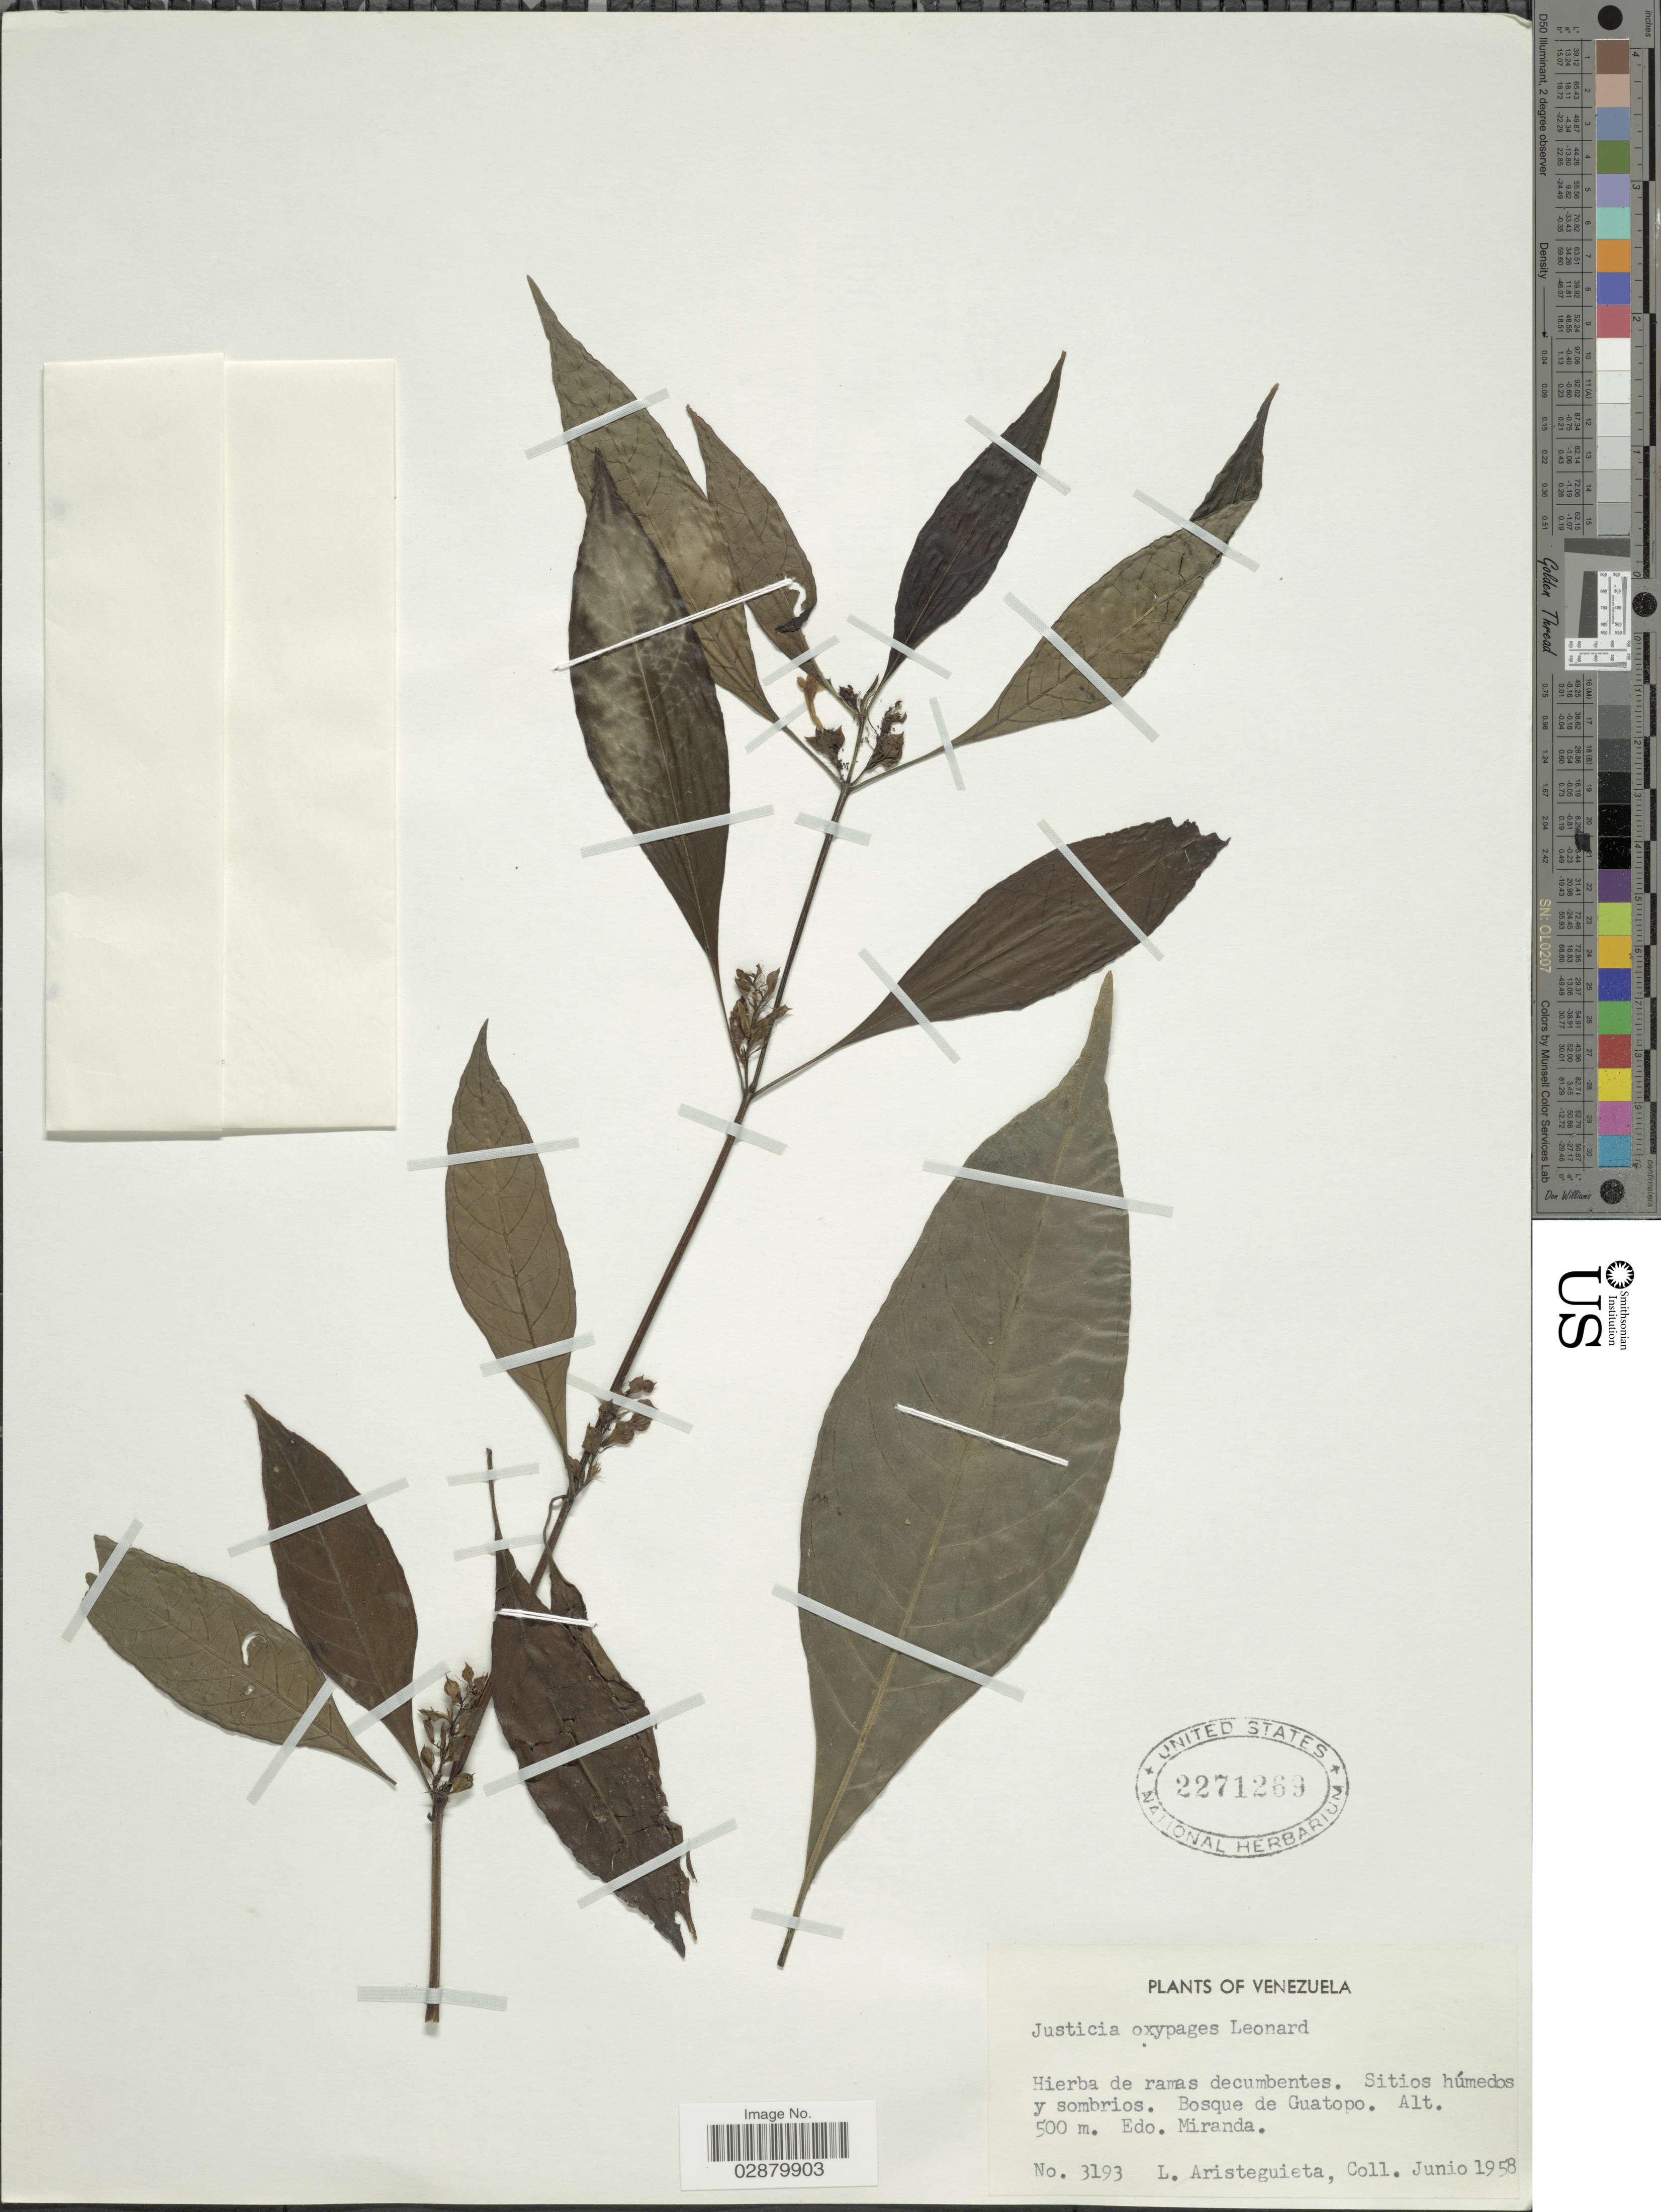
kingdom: Plantae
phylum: Tracheophyta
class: Magnoliopsida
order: Lamiales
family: Acanthaceae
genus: Justicia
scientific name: Justicia oxypages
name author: Leonard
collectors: L. Aristeguieta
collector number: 3193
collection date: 1958-06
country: Venezuela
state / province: Miranda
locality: Bosque de Guatopo.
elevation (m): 500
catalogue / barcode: US 2271269